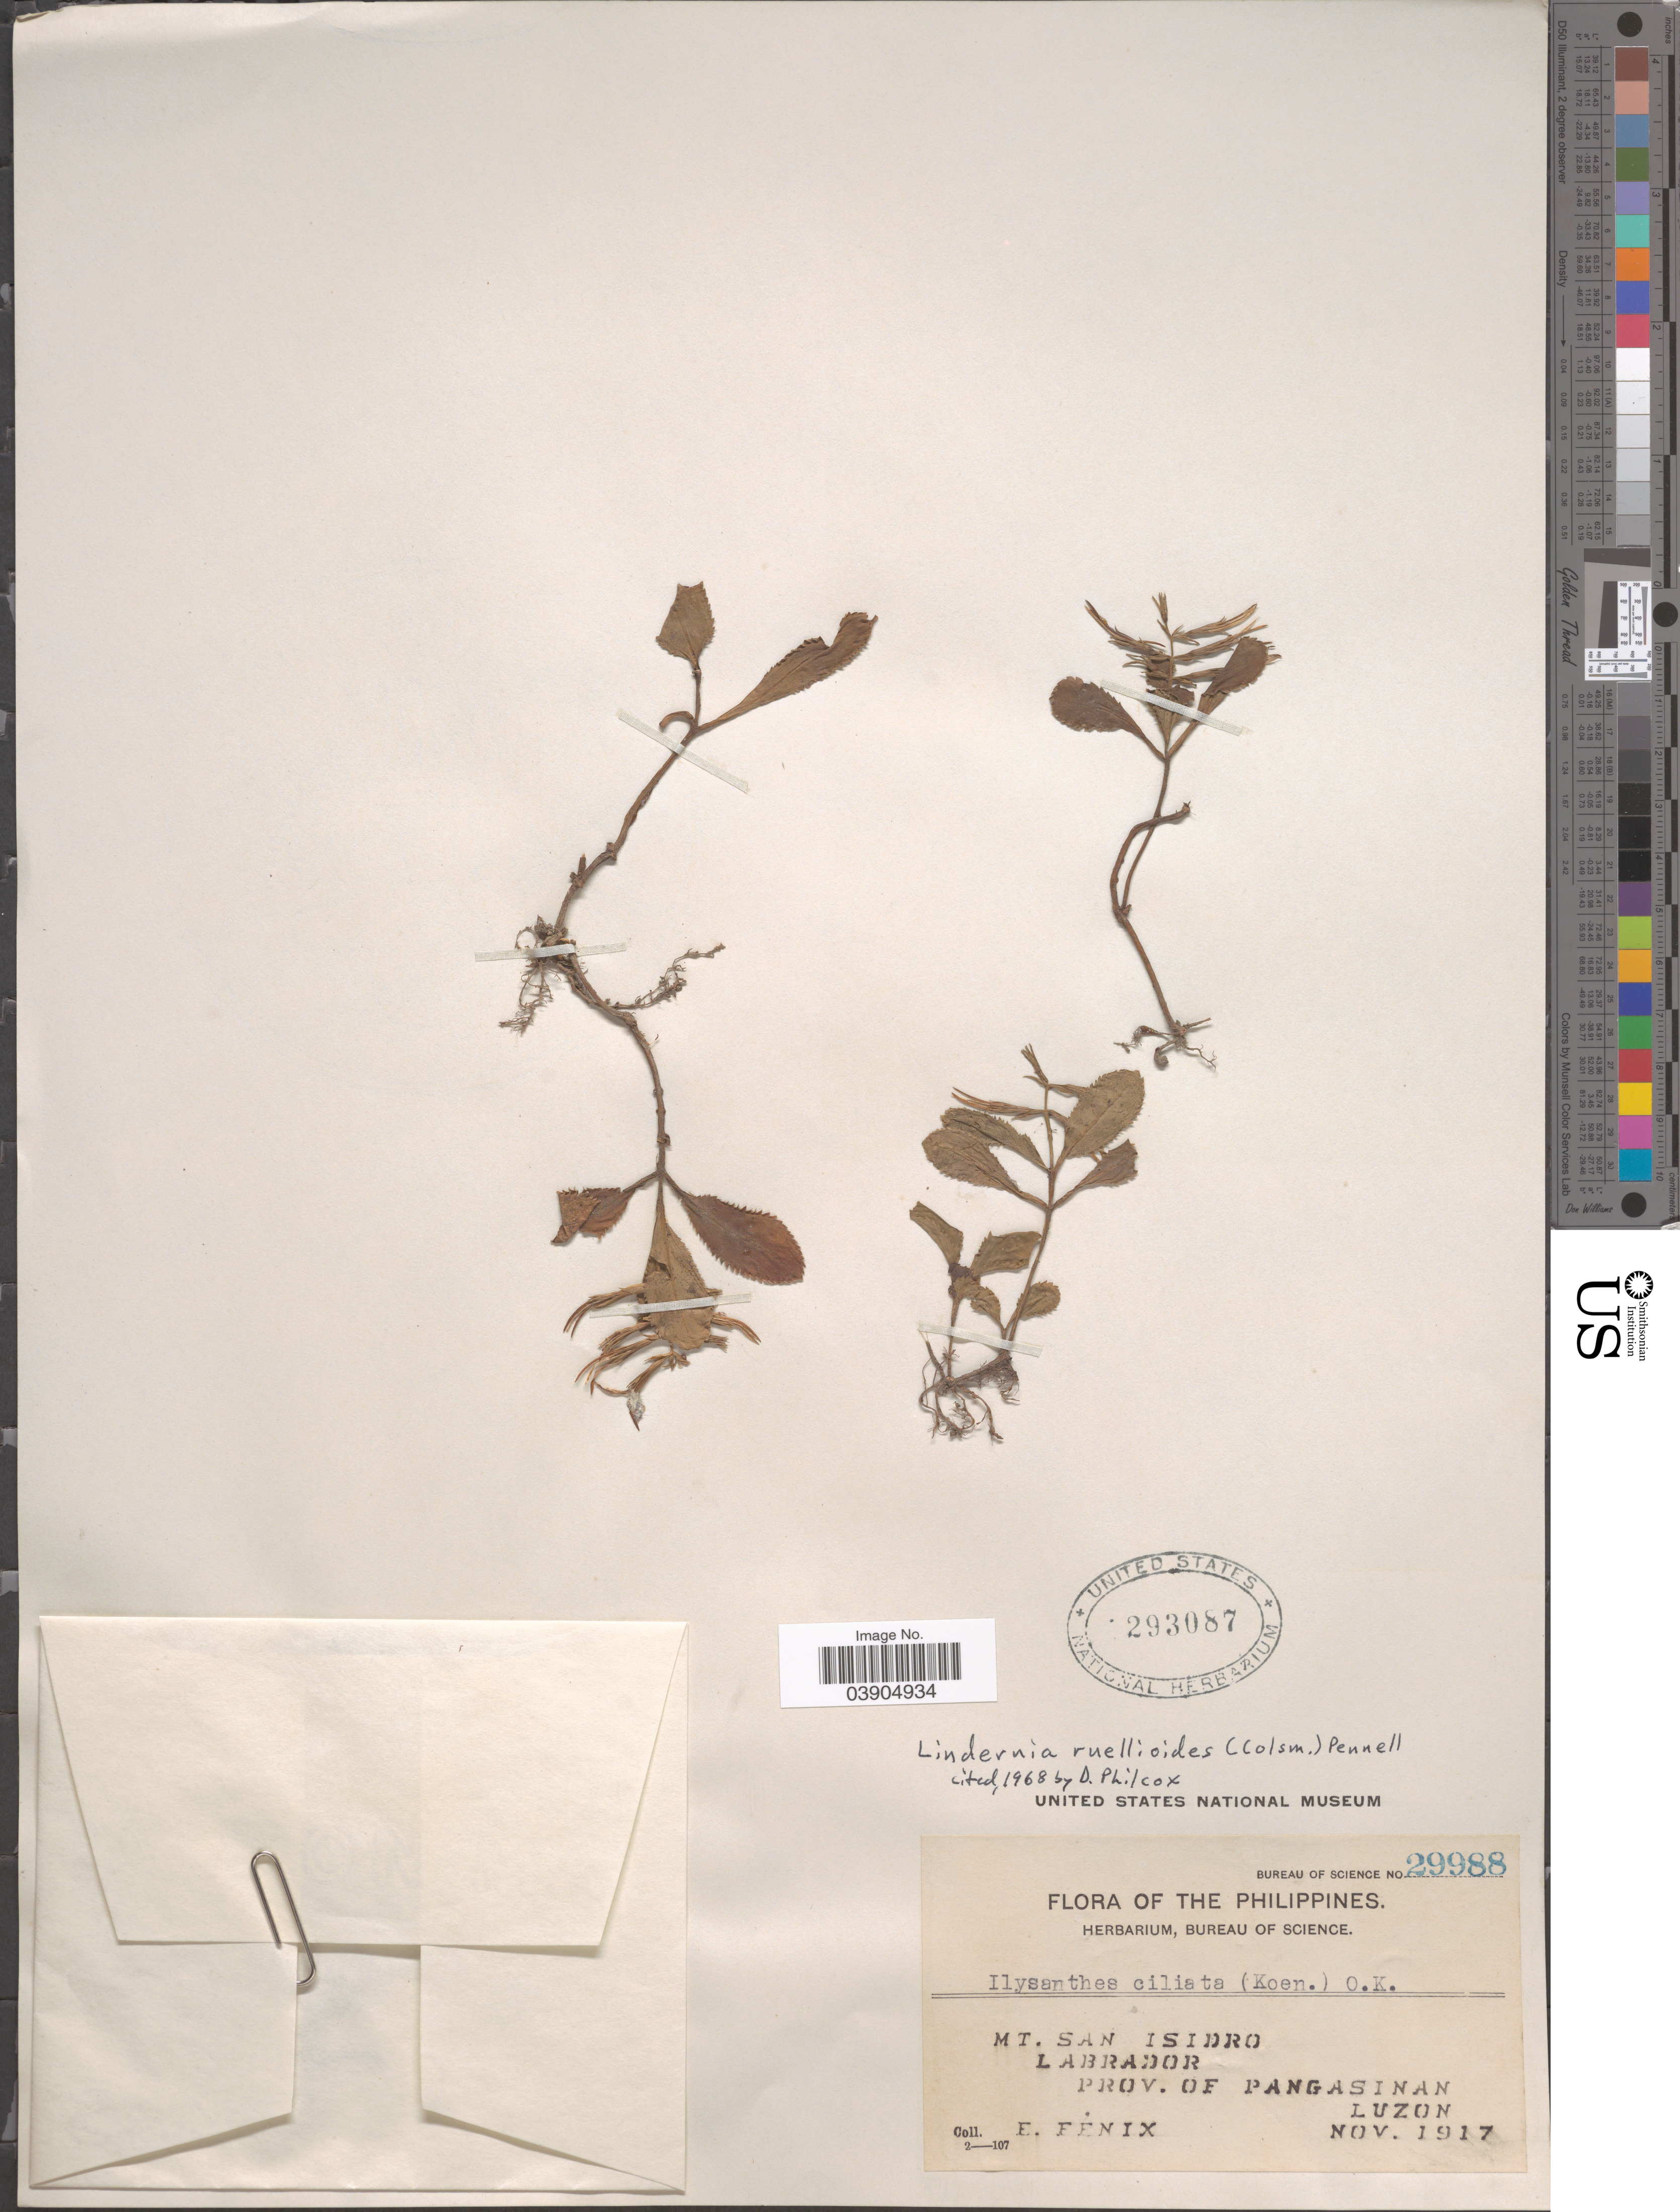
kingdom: Plantae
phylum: Tracheophyta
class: Magnoliopsida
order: Lamiales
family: Linderniaceae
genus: Lindernia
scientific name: Lindernia ruellioides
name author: (Colsm.) Pennell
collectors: E. Fénix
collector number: Bureau of Science 29988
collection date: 1917-11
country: Philippines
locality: Mt. San Isidro. Labrador. Prov. of Pangasinan, Luzon.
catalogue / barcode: US 293087